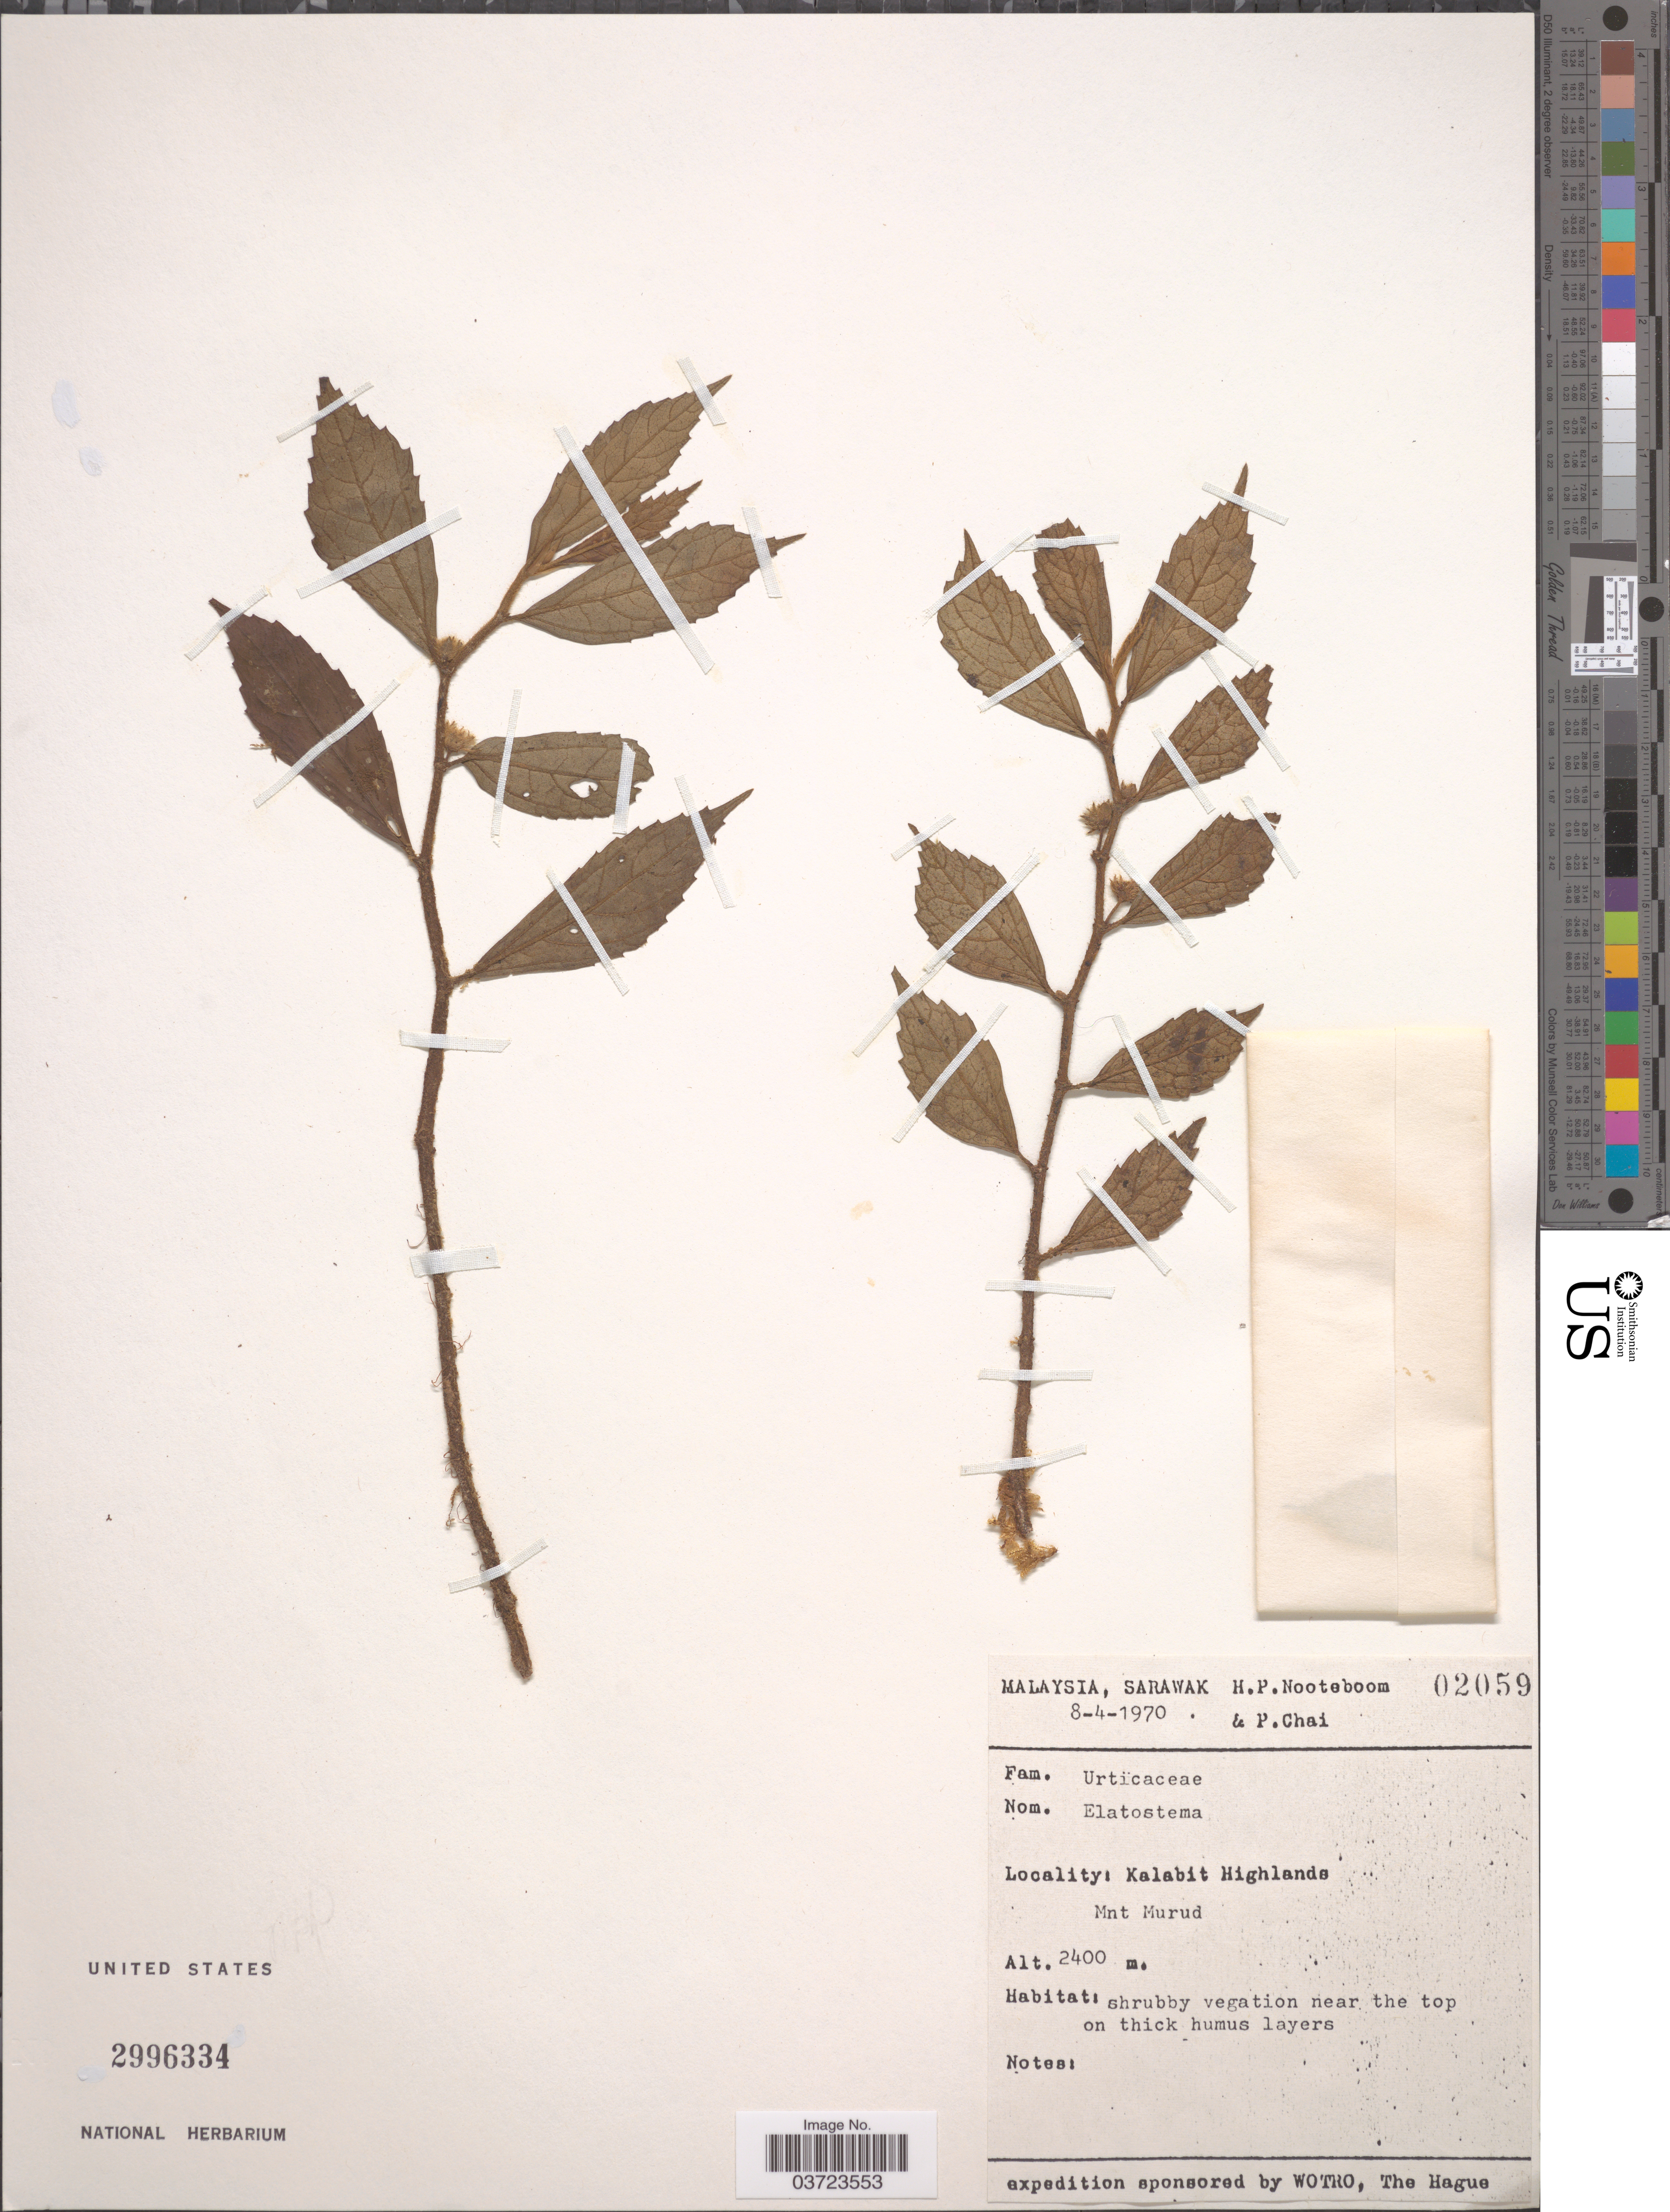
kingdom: Plantae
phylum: Tracheophyta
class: Magnoliopsida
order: Rosales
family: Urticaceae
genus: Elatostema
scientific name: Elatostema sp.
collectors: H. P. Nooteboom & P. Chai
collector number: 02059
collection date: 1970-04-08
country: Malaysia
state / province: Sarawak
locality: Kalabit Highlands. Mnt Murud.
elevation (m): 2400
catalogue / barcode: US 2996334